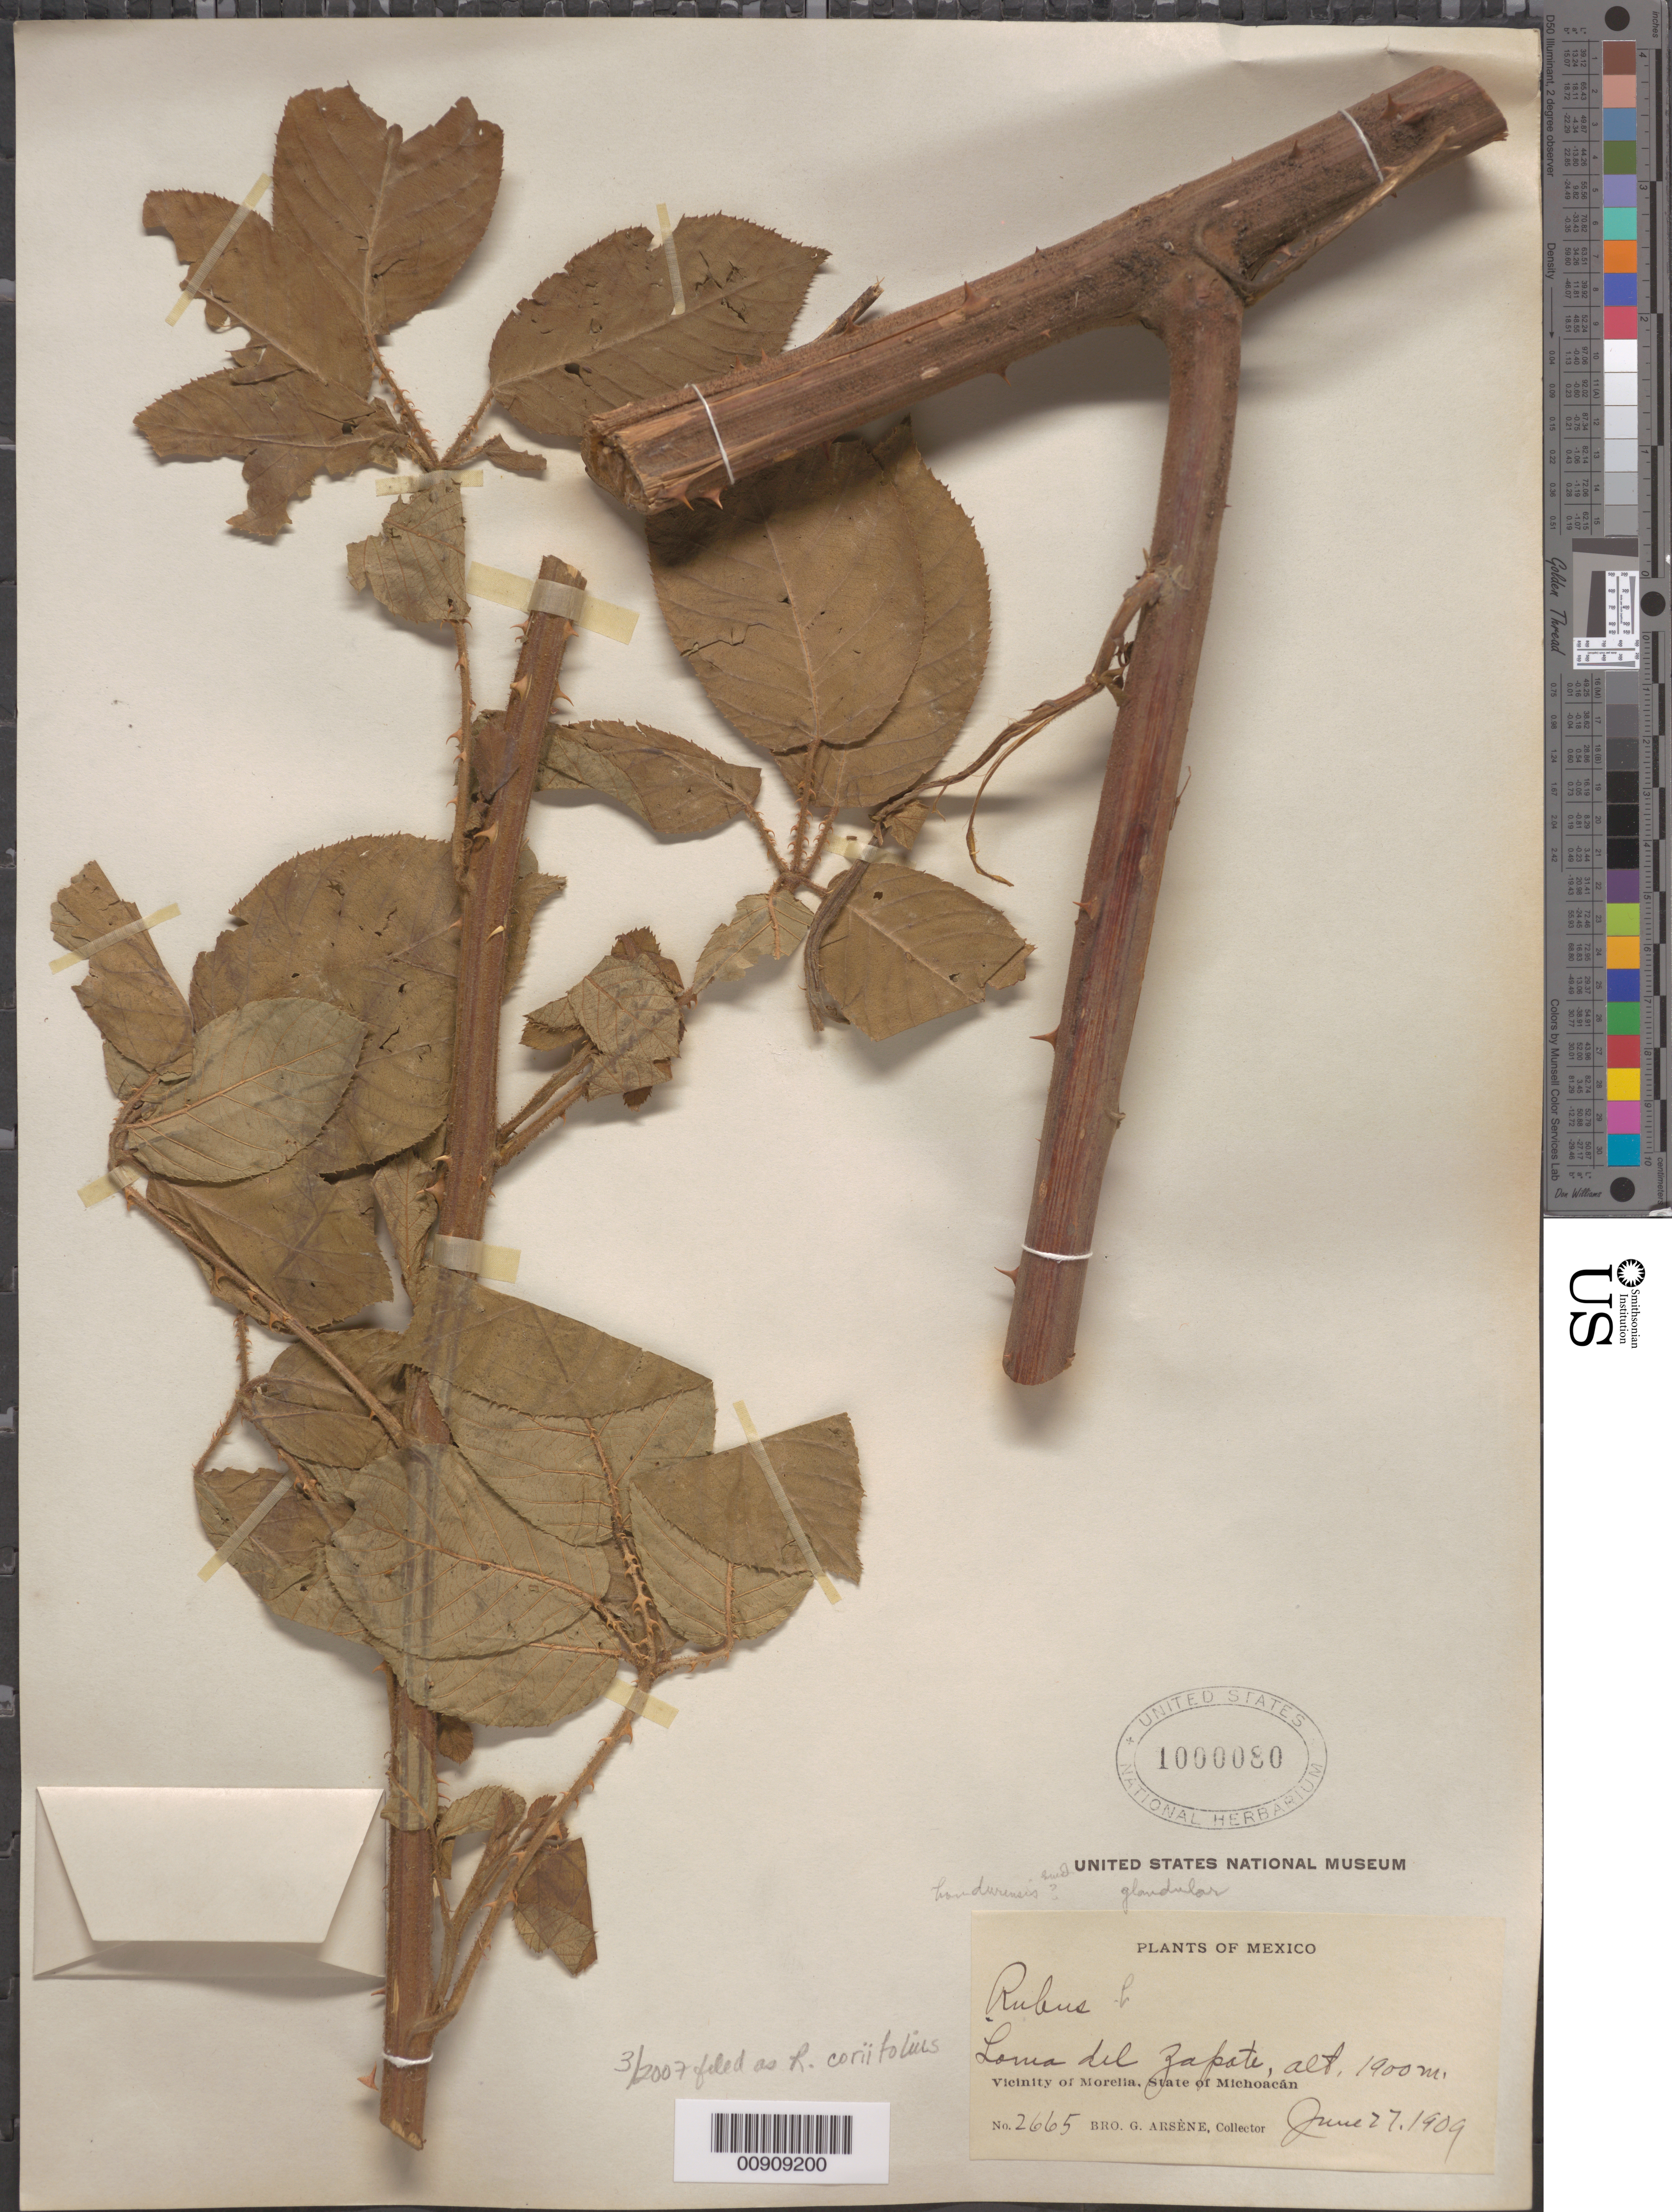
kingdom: Plantae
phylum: Tracheophyta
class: Magnoliopsida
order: Rosales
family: Rosaceae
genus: Rubus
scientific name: Rubus coriifolius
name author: Liebm.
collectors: Bro. G. Arsène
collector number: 2665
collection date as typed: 27 Jun 1909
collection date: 1909-06-27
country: Mexico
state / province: Michoacán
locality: Loma del Zapote. Vicinity of Morelia, State of Michoacán.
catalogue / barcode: US 1000080